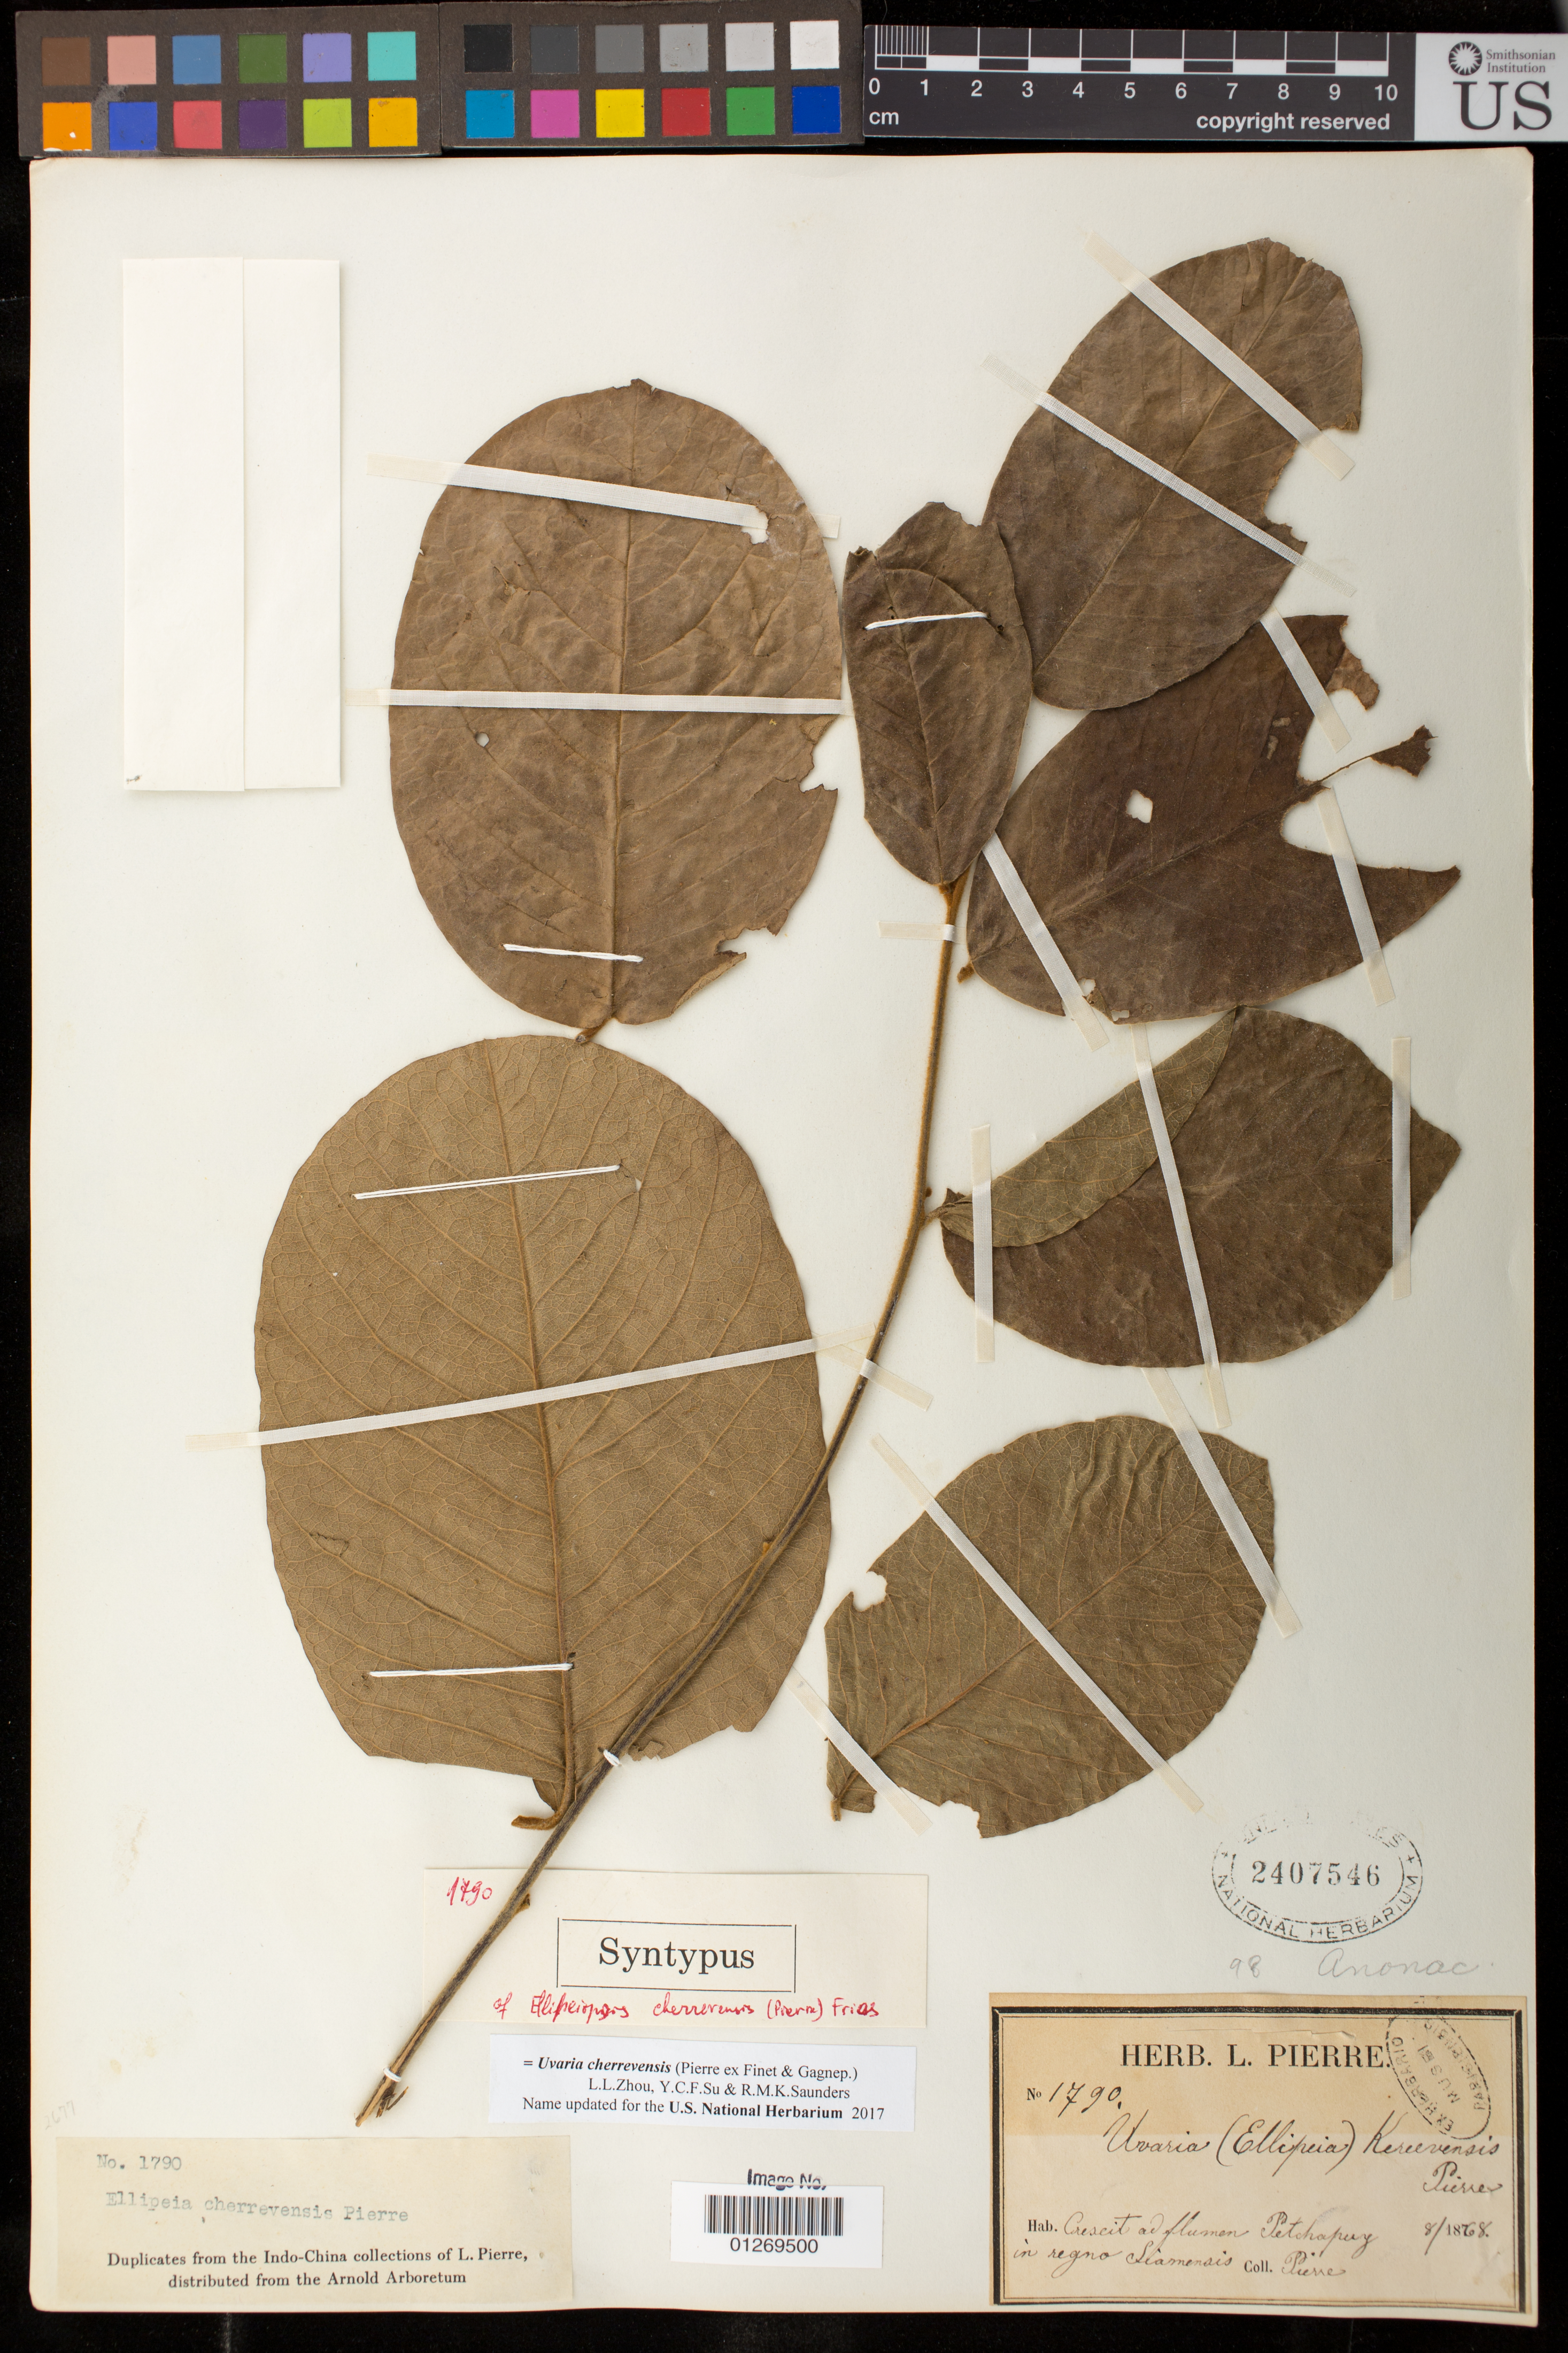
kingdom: Plantae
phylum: Tracheophyta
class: Magnoliopsida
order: Magnoliales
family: Annonaceae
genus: Ellipeia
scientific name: Ellipeia cherrevensis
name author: Pierre ex Finet & Gagnep.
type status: Syntype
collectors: J. Pierre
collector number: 1790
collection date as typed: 8/1868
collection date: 1868-08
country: Thailand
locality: Crescit ad flumen Petchapury in regno Siamensis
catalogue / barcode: US 2407546